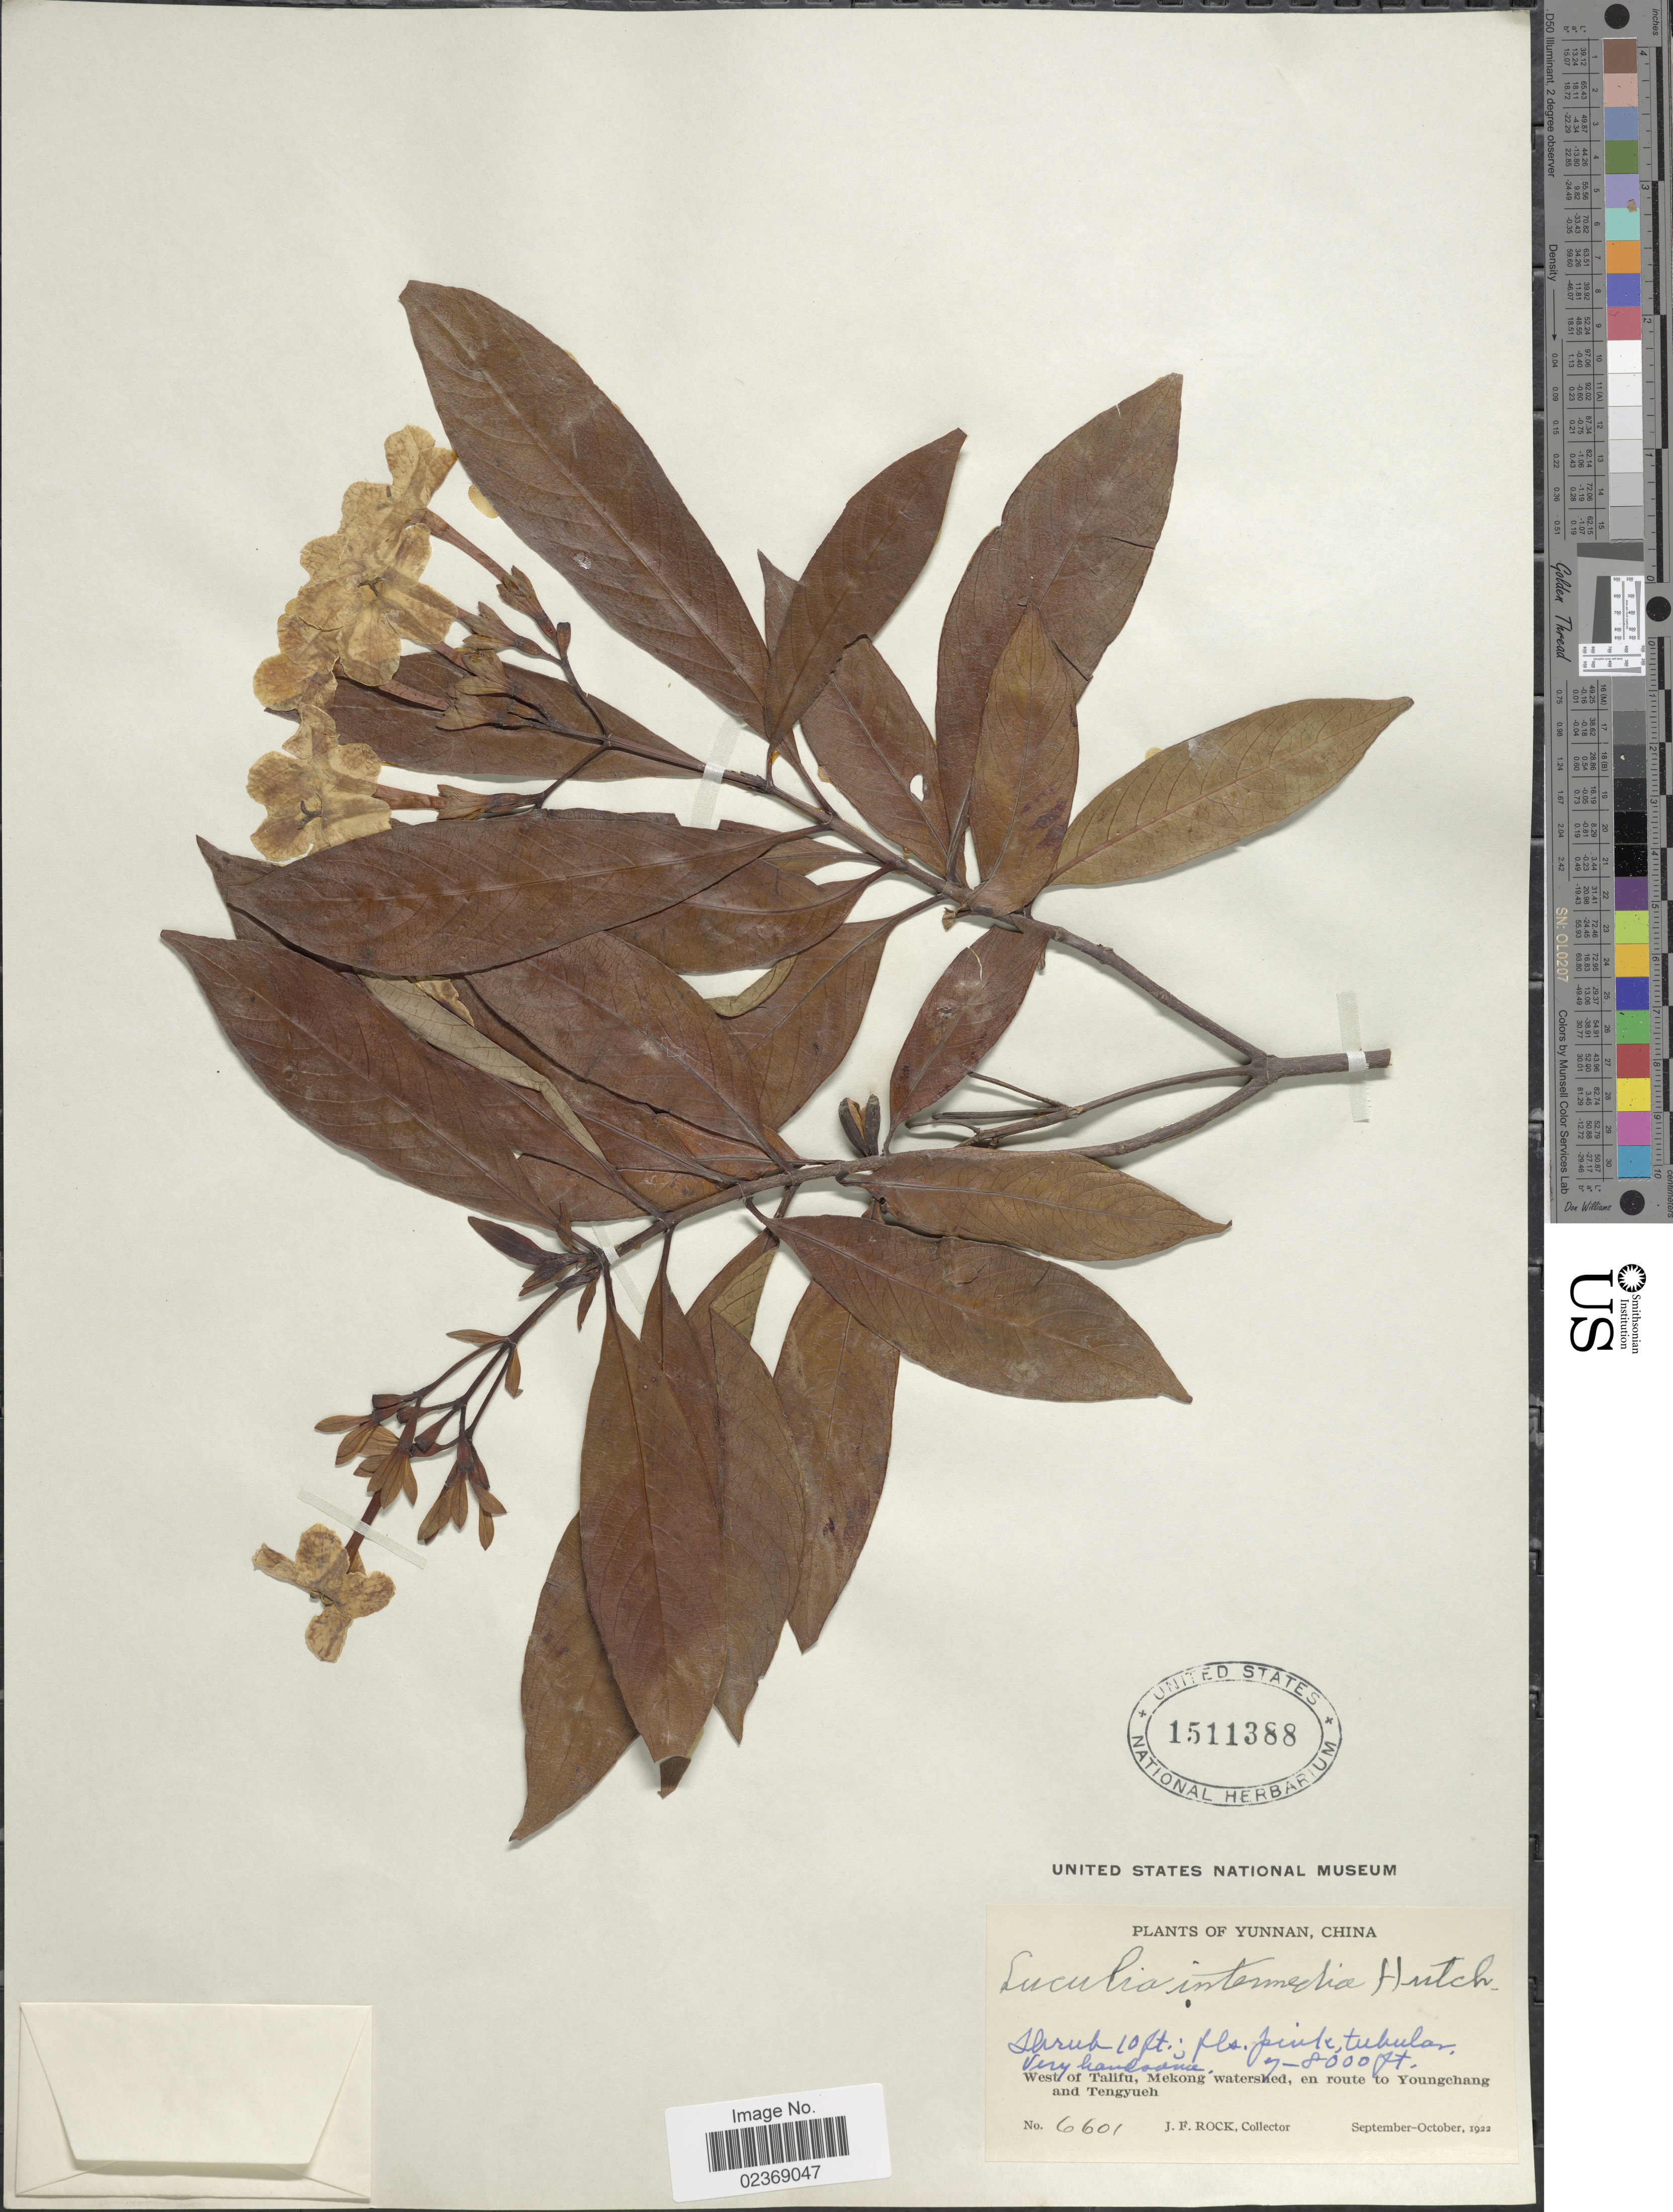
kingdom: Plantae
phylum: Tracheophyta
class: Magnoliopsida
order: Gentianales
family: Rubiaceae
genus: Luculia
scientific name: Luculia intermedia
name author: Hutch.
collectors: J. Rock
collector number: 6601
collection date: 1922-09/1922-10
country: China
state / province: Yunnan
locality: West of Talifu, Mekong watershed, en route to Youngchang and Tengyueh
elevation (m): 2134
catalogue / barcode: US 1511388